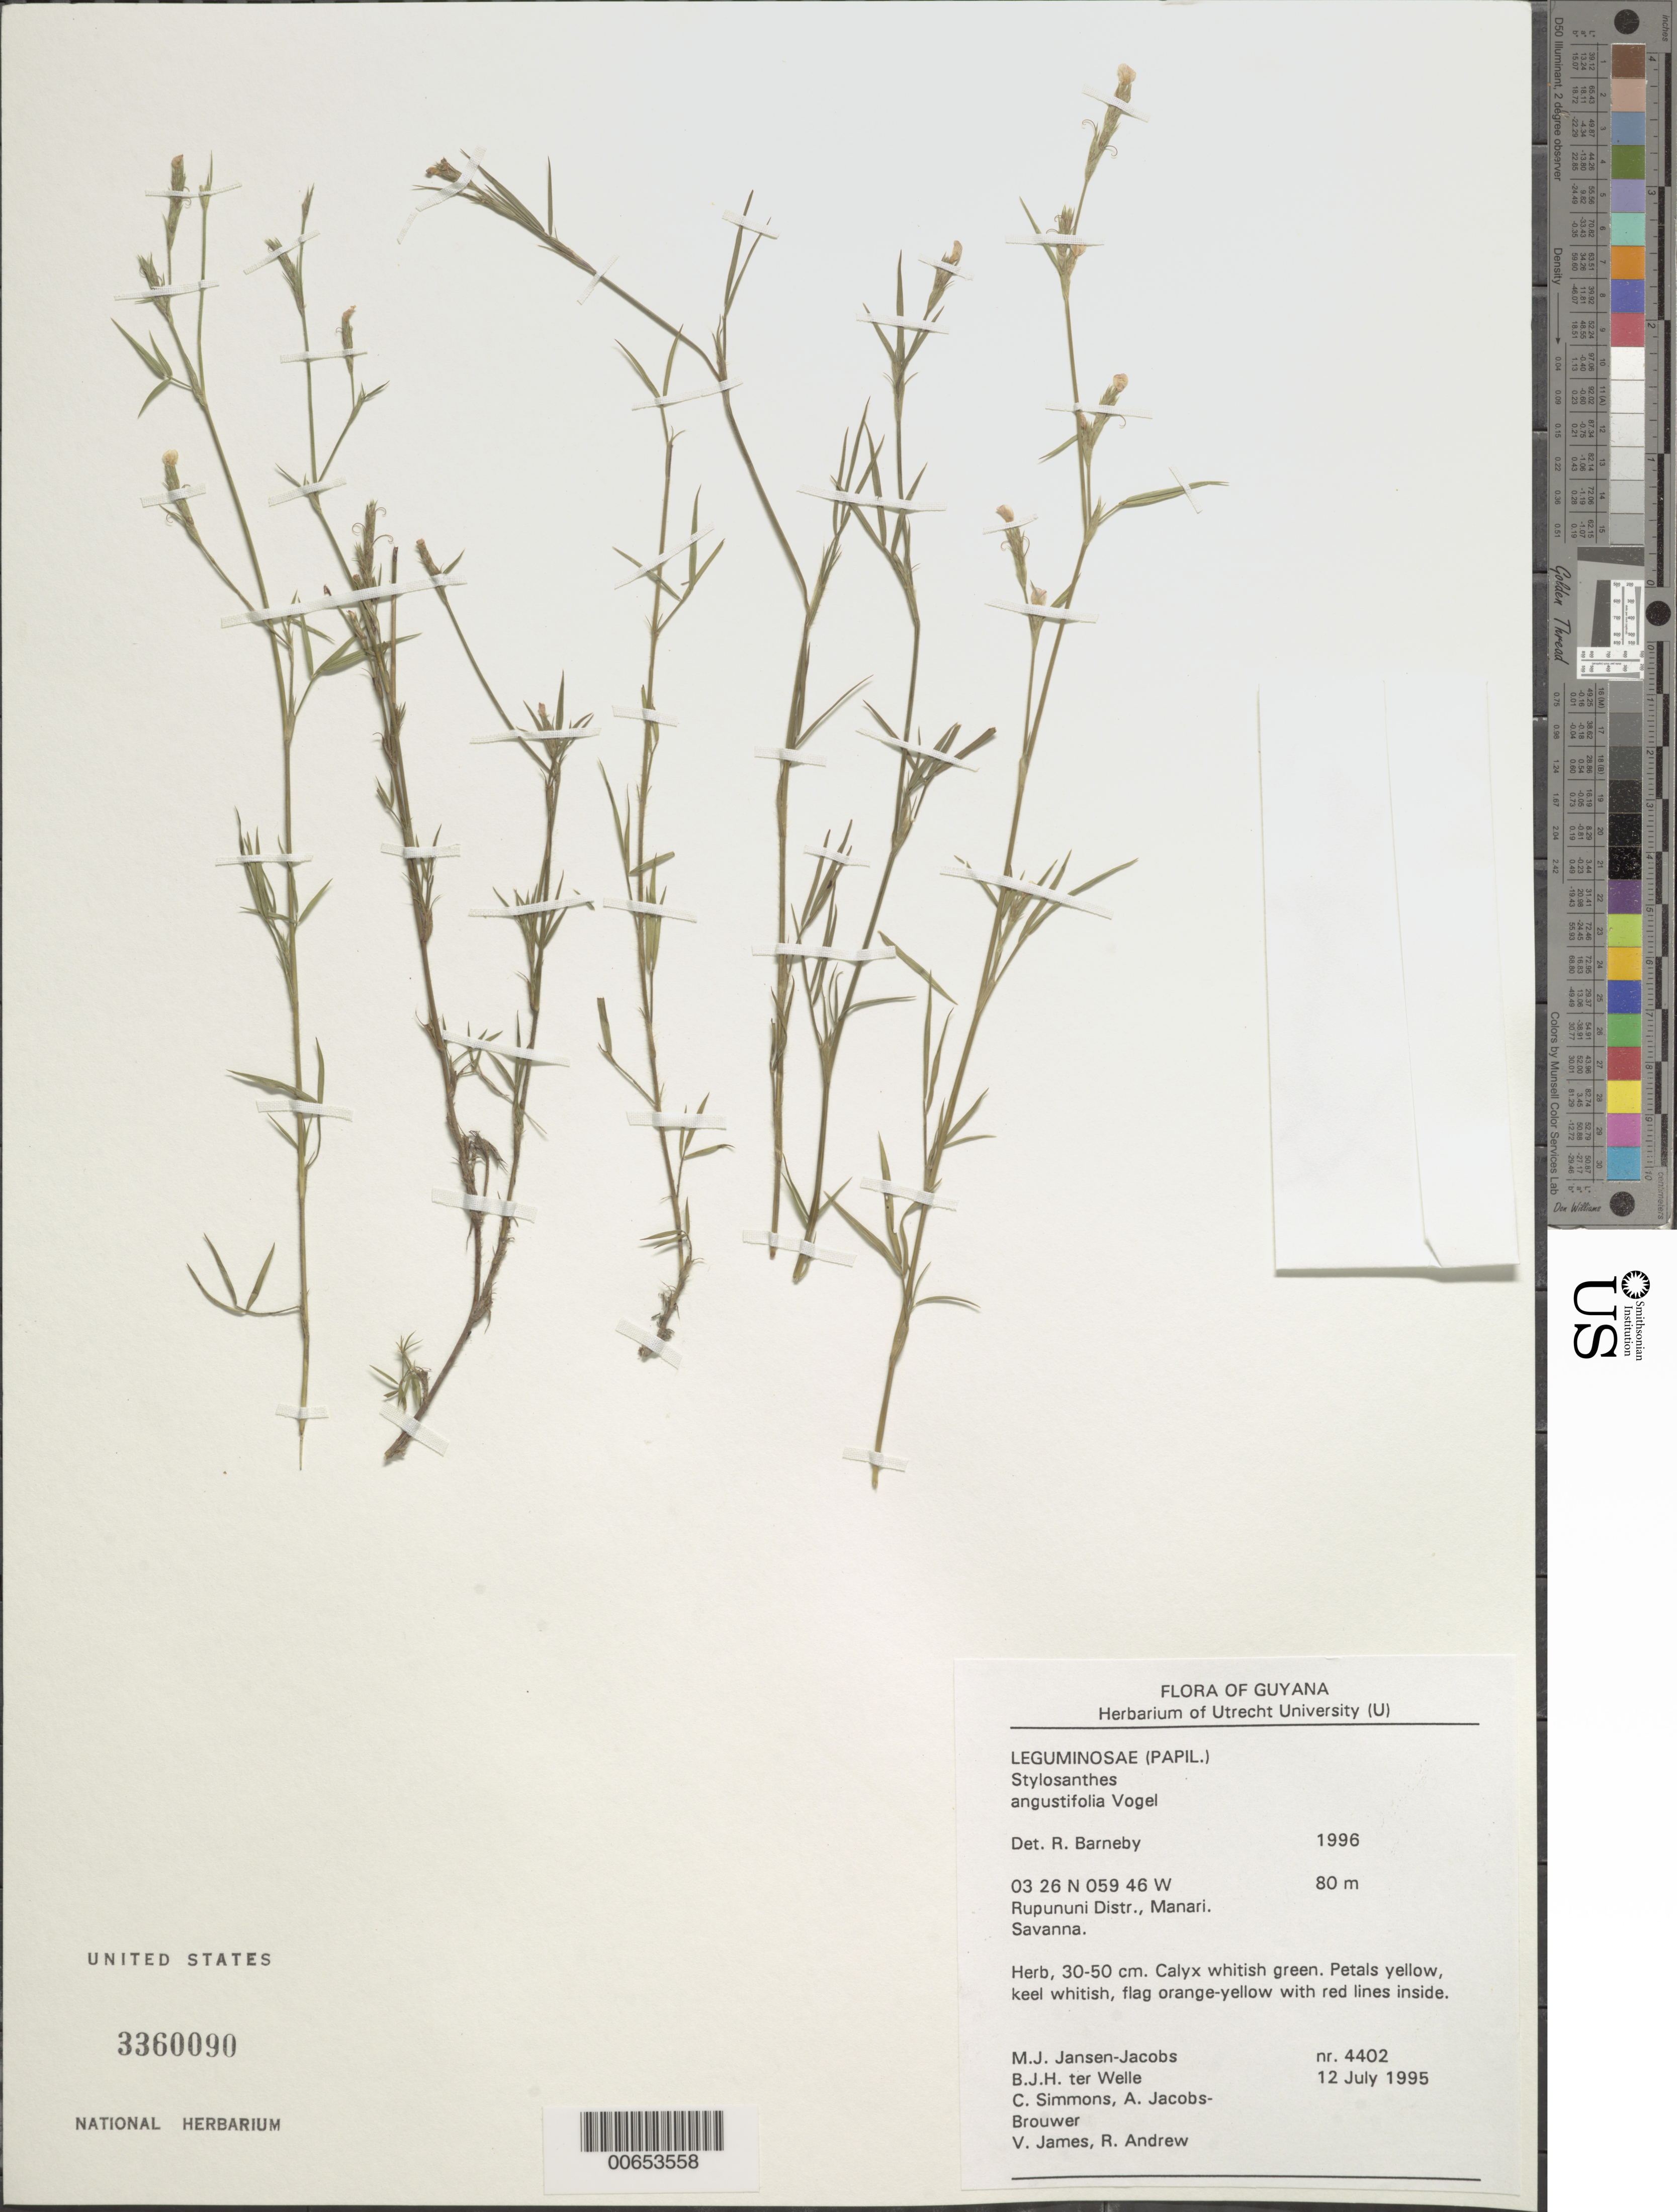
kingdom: Plantae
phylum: Tracheophyta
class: Magnoliopsida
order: Fabales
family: Fabaceae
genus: Stylosanthes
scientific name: Stylosanthes angustifolia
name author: Vogel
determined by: Barneby, Rupert C., (NY)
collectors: M. J. Jansen-Jacobs, B. Welle, C. Simmons, A. Jacobs-Brouwer, V. James & R. Andrew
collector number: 4402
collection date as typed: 12-Jul-95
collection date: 1995-07-12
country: Guyana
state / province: U. Takutu-U. Essequibo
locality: Manari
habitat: Savanna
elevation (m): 80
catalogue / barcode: US 3360090